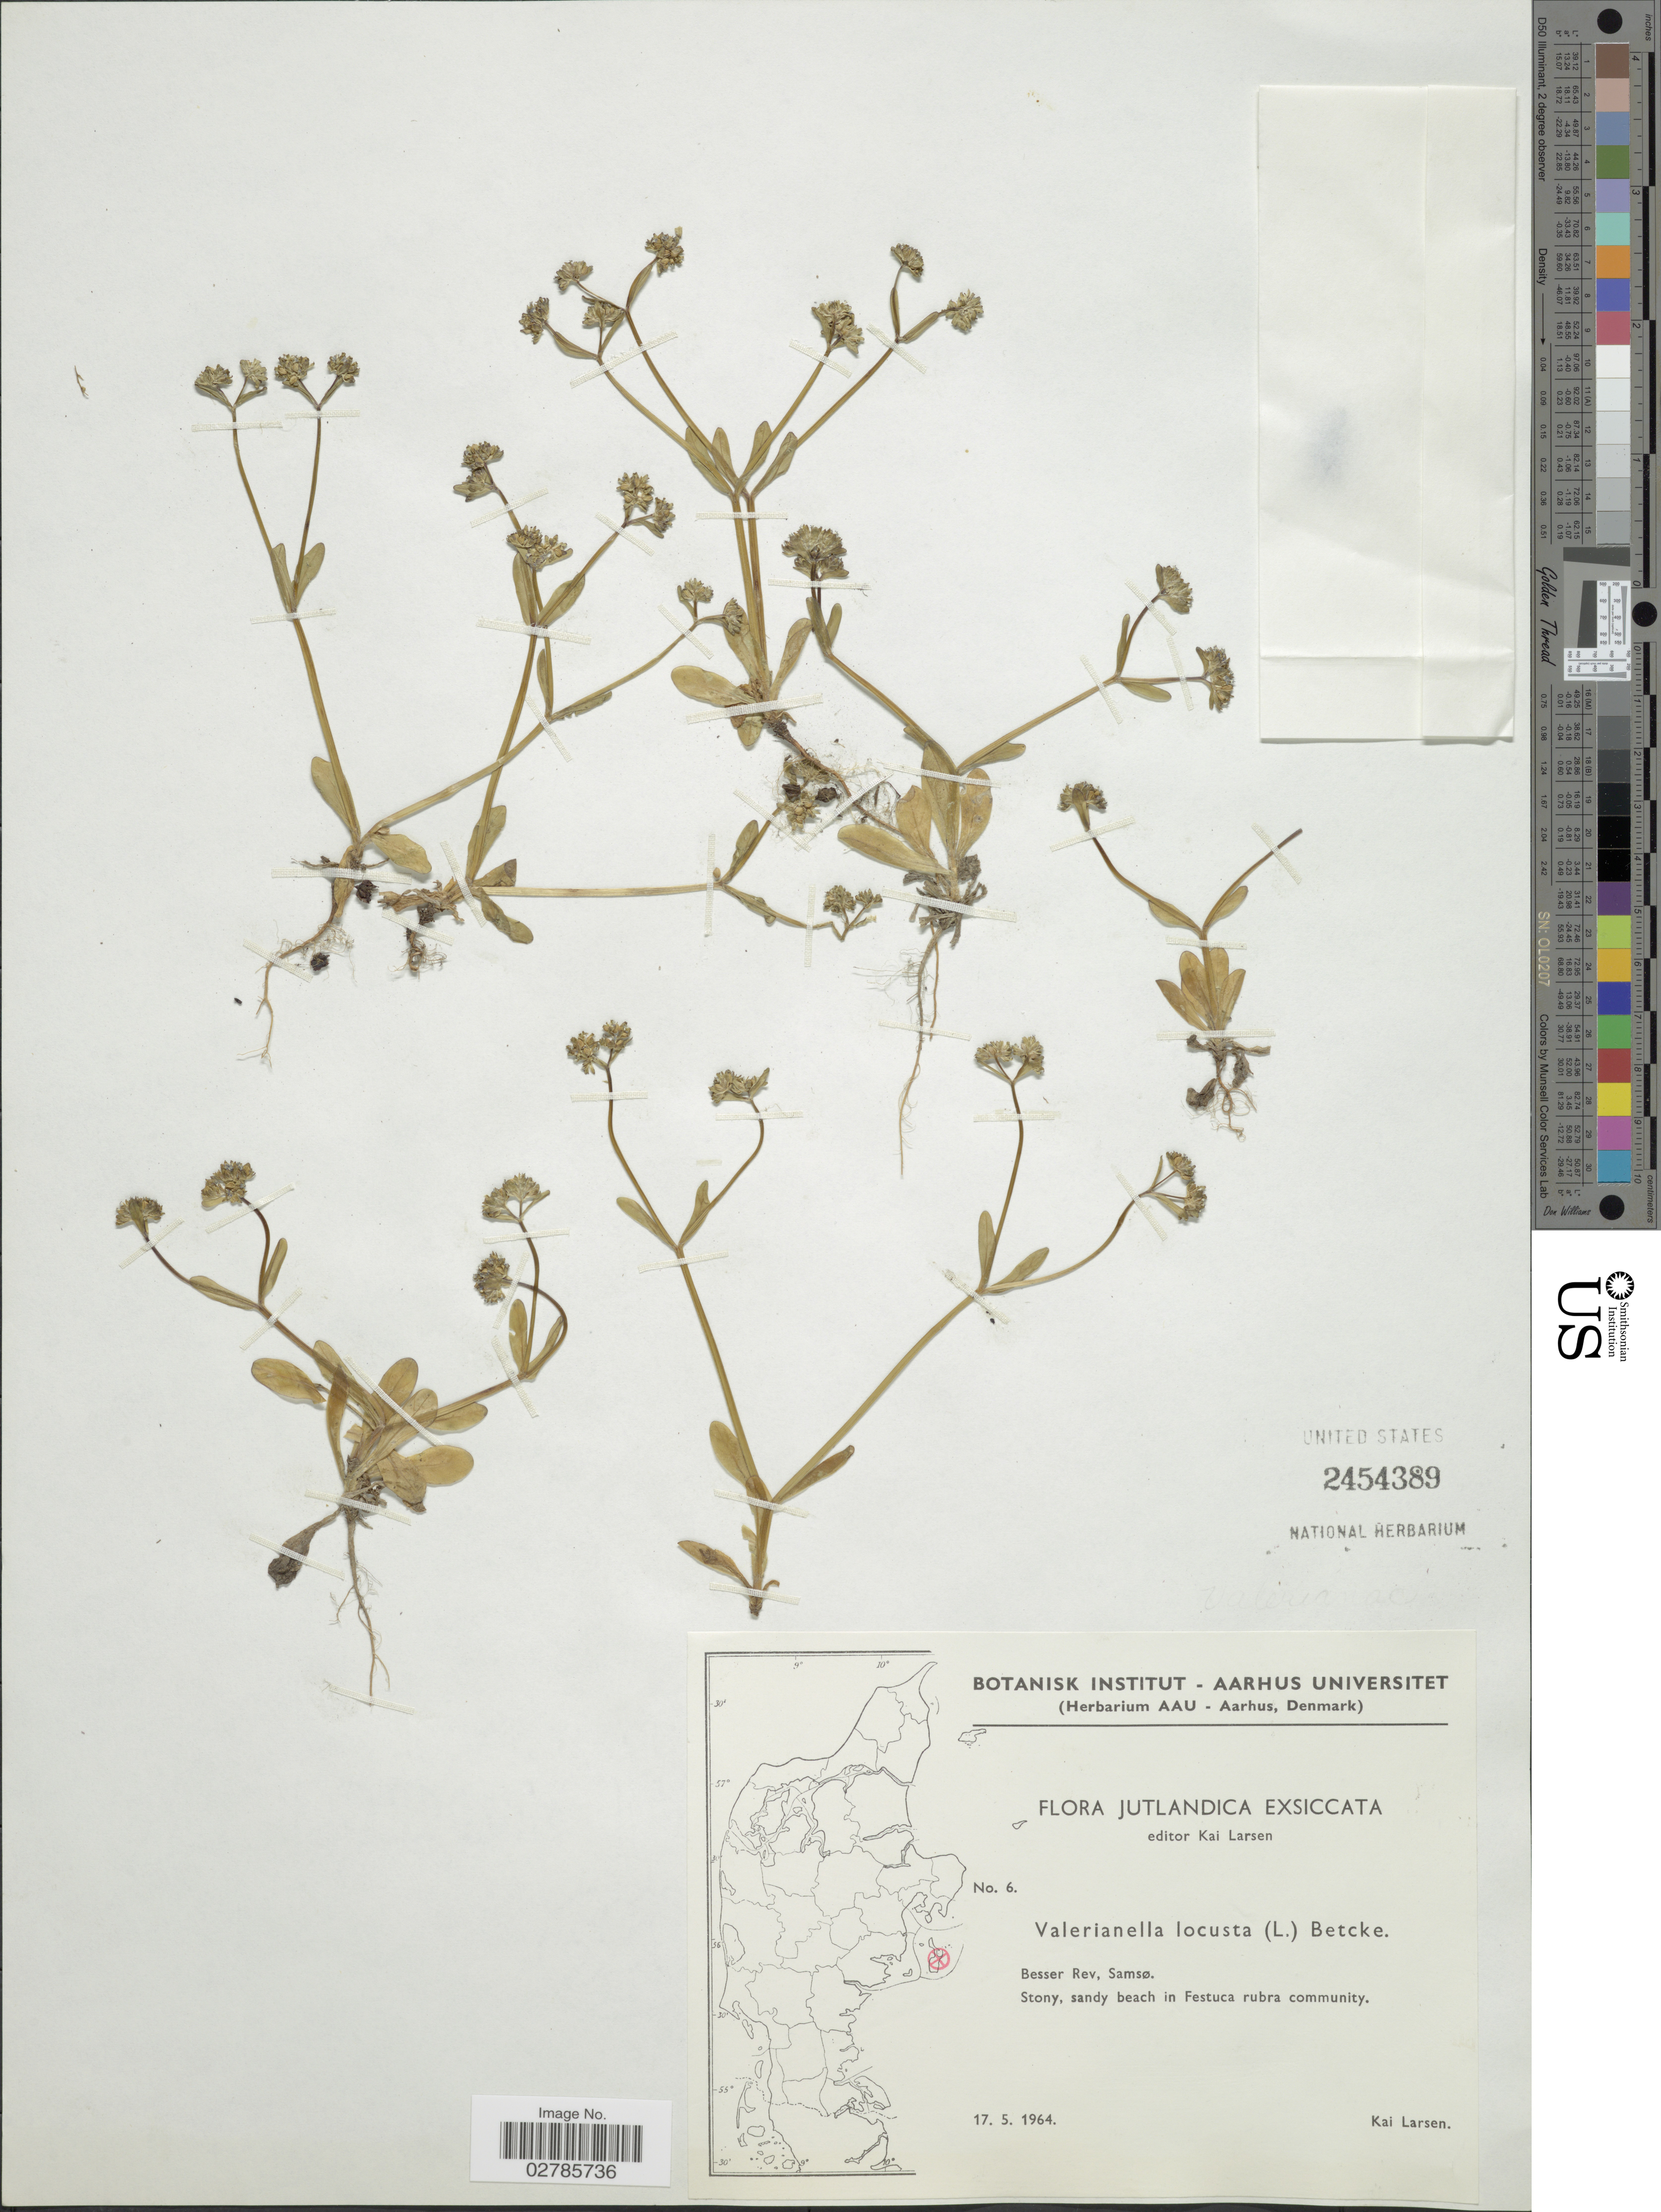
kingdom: Plantae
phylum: Tracheophyta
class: Magnoliopsida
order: Dipsacales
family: Caprifoliaceae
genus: Valeriana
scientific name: Valeriana locusta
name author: L.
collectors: K. Larsen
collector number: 6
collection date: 1964-05-17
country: Denmark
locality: Jutlandica, Besser Rev, Samsø.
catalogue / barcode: US 2454389